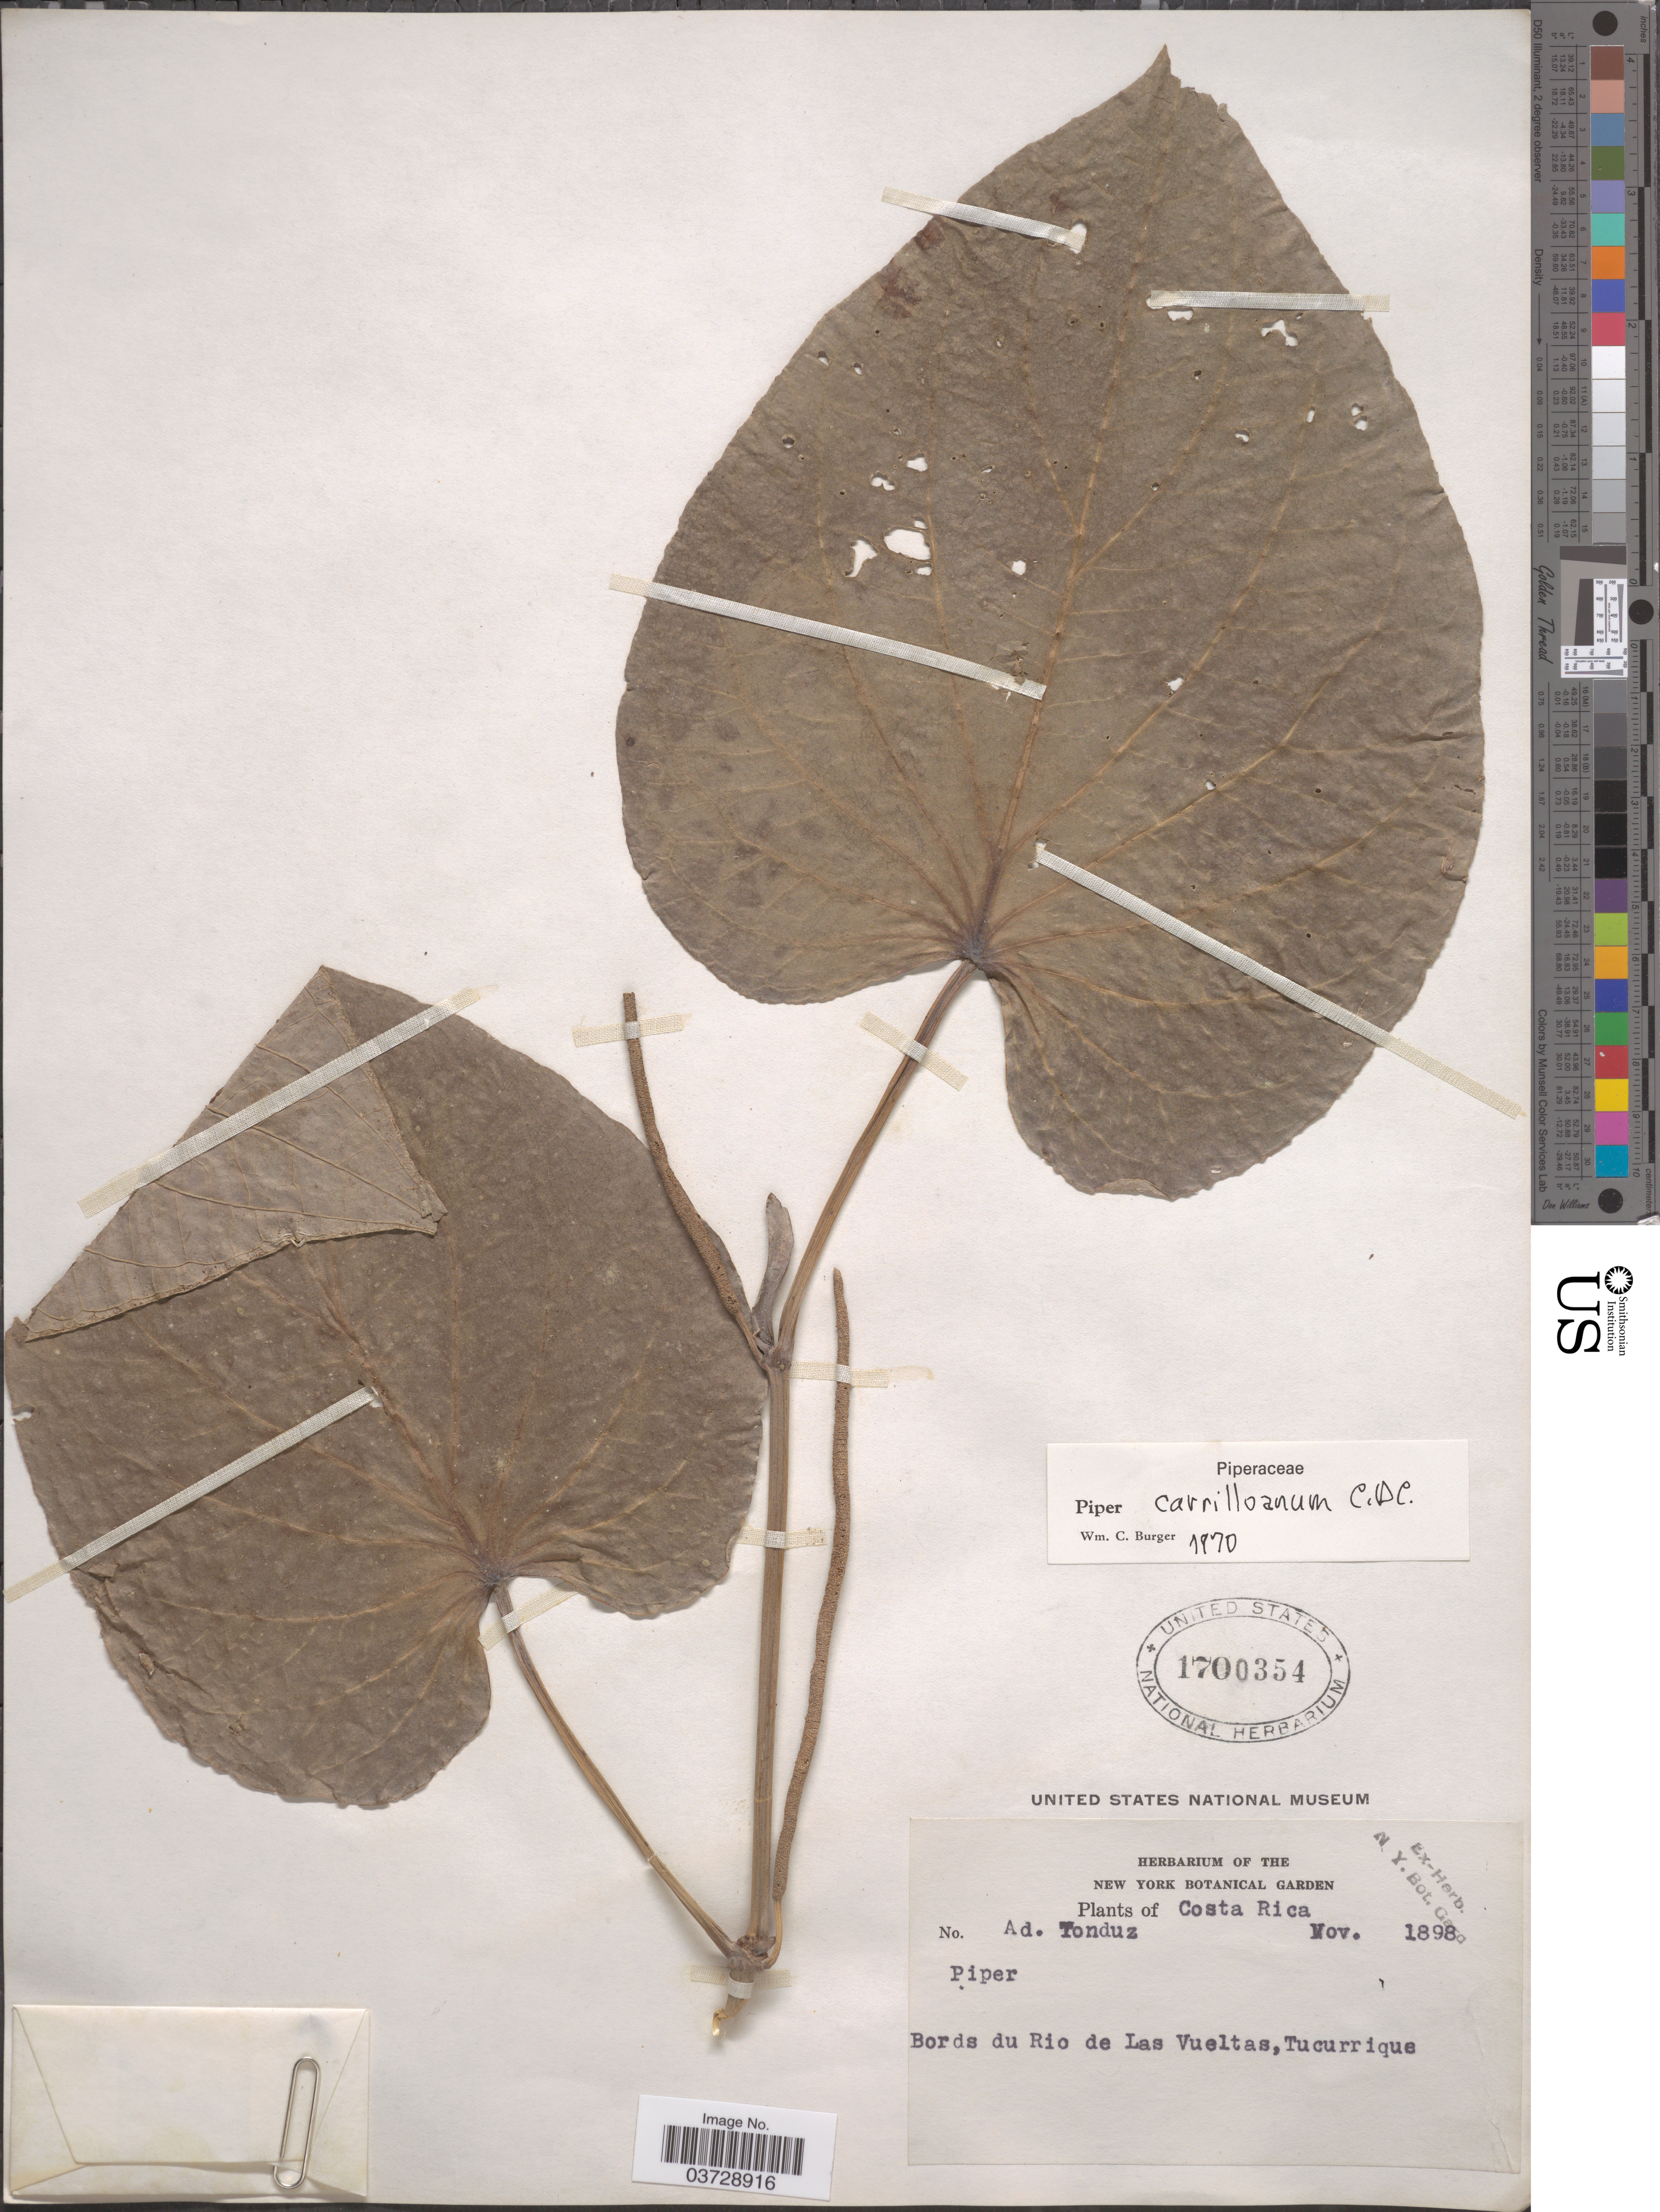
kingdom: Plantae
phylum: Tracheophyta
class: Magnoliopsida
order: Piperales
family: Piperaceae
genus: Piper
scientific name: Piper carrilloanum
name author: C. DC.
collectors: A. Tonduz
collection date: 1898-11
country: Costa Rica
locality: Bords du Rio de Las Vueltas, Tucurrique.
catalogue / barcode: US 1700354